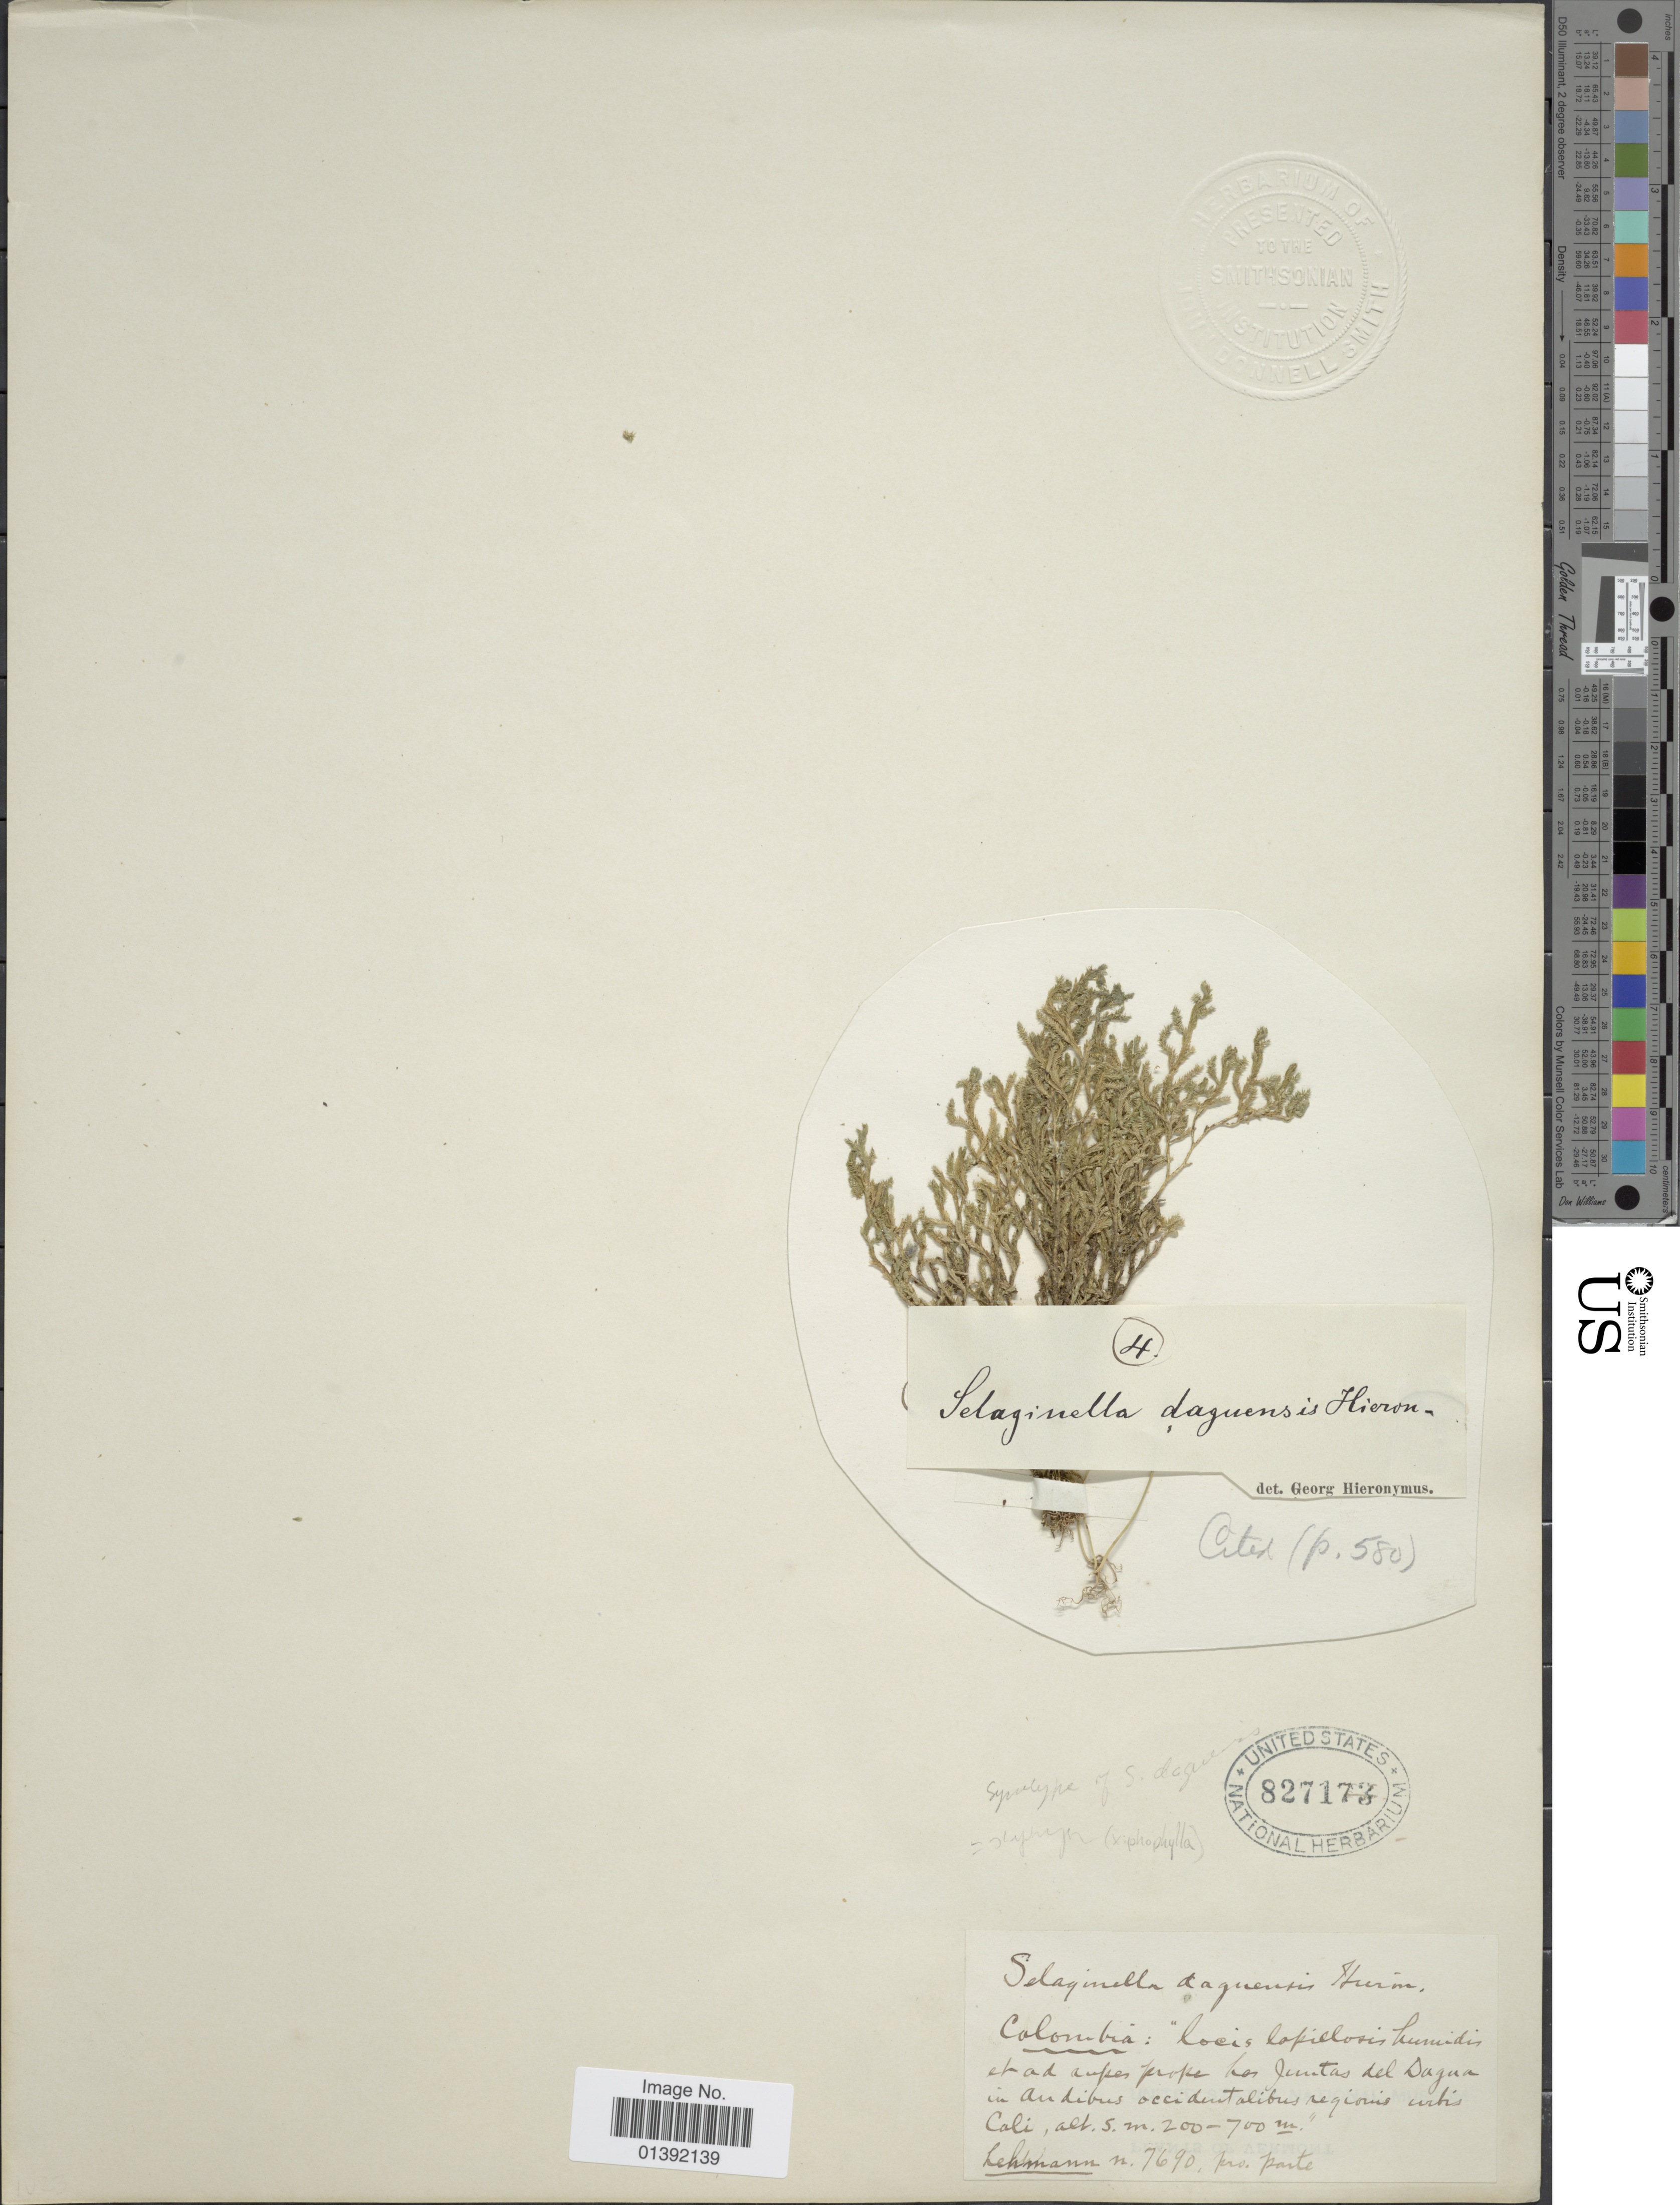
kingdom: Plantae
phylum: Tracheophyta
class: Lycopodiopsida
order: Selaginellales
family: Selaginellaceae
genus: Selaginella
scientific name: Selaginella xiphophylla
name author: Baker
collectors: -. Lehmann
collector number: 7690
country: Colombia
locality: Las juntas del Dagua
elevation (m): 200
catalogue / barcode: US 827173